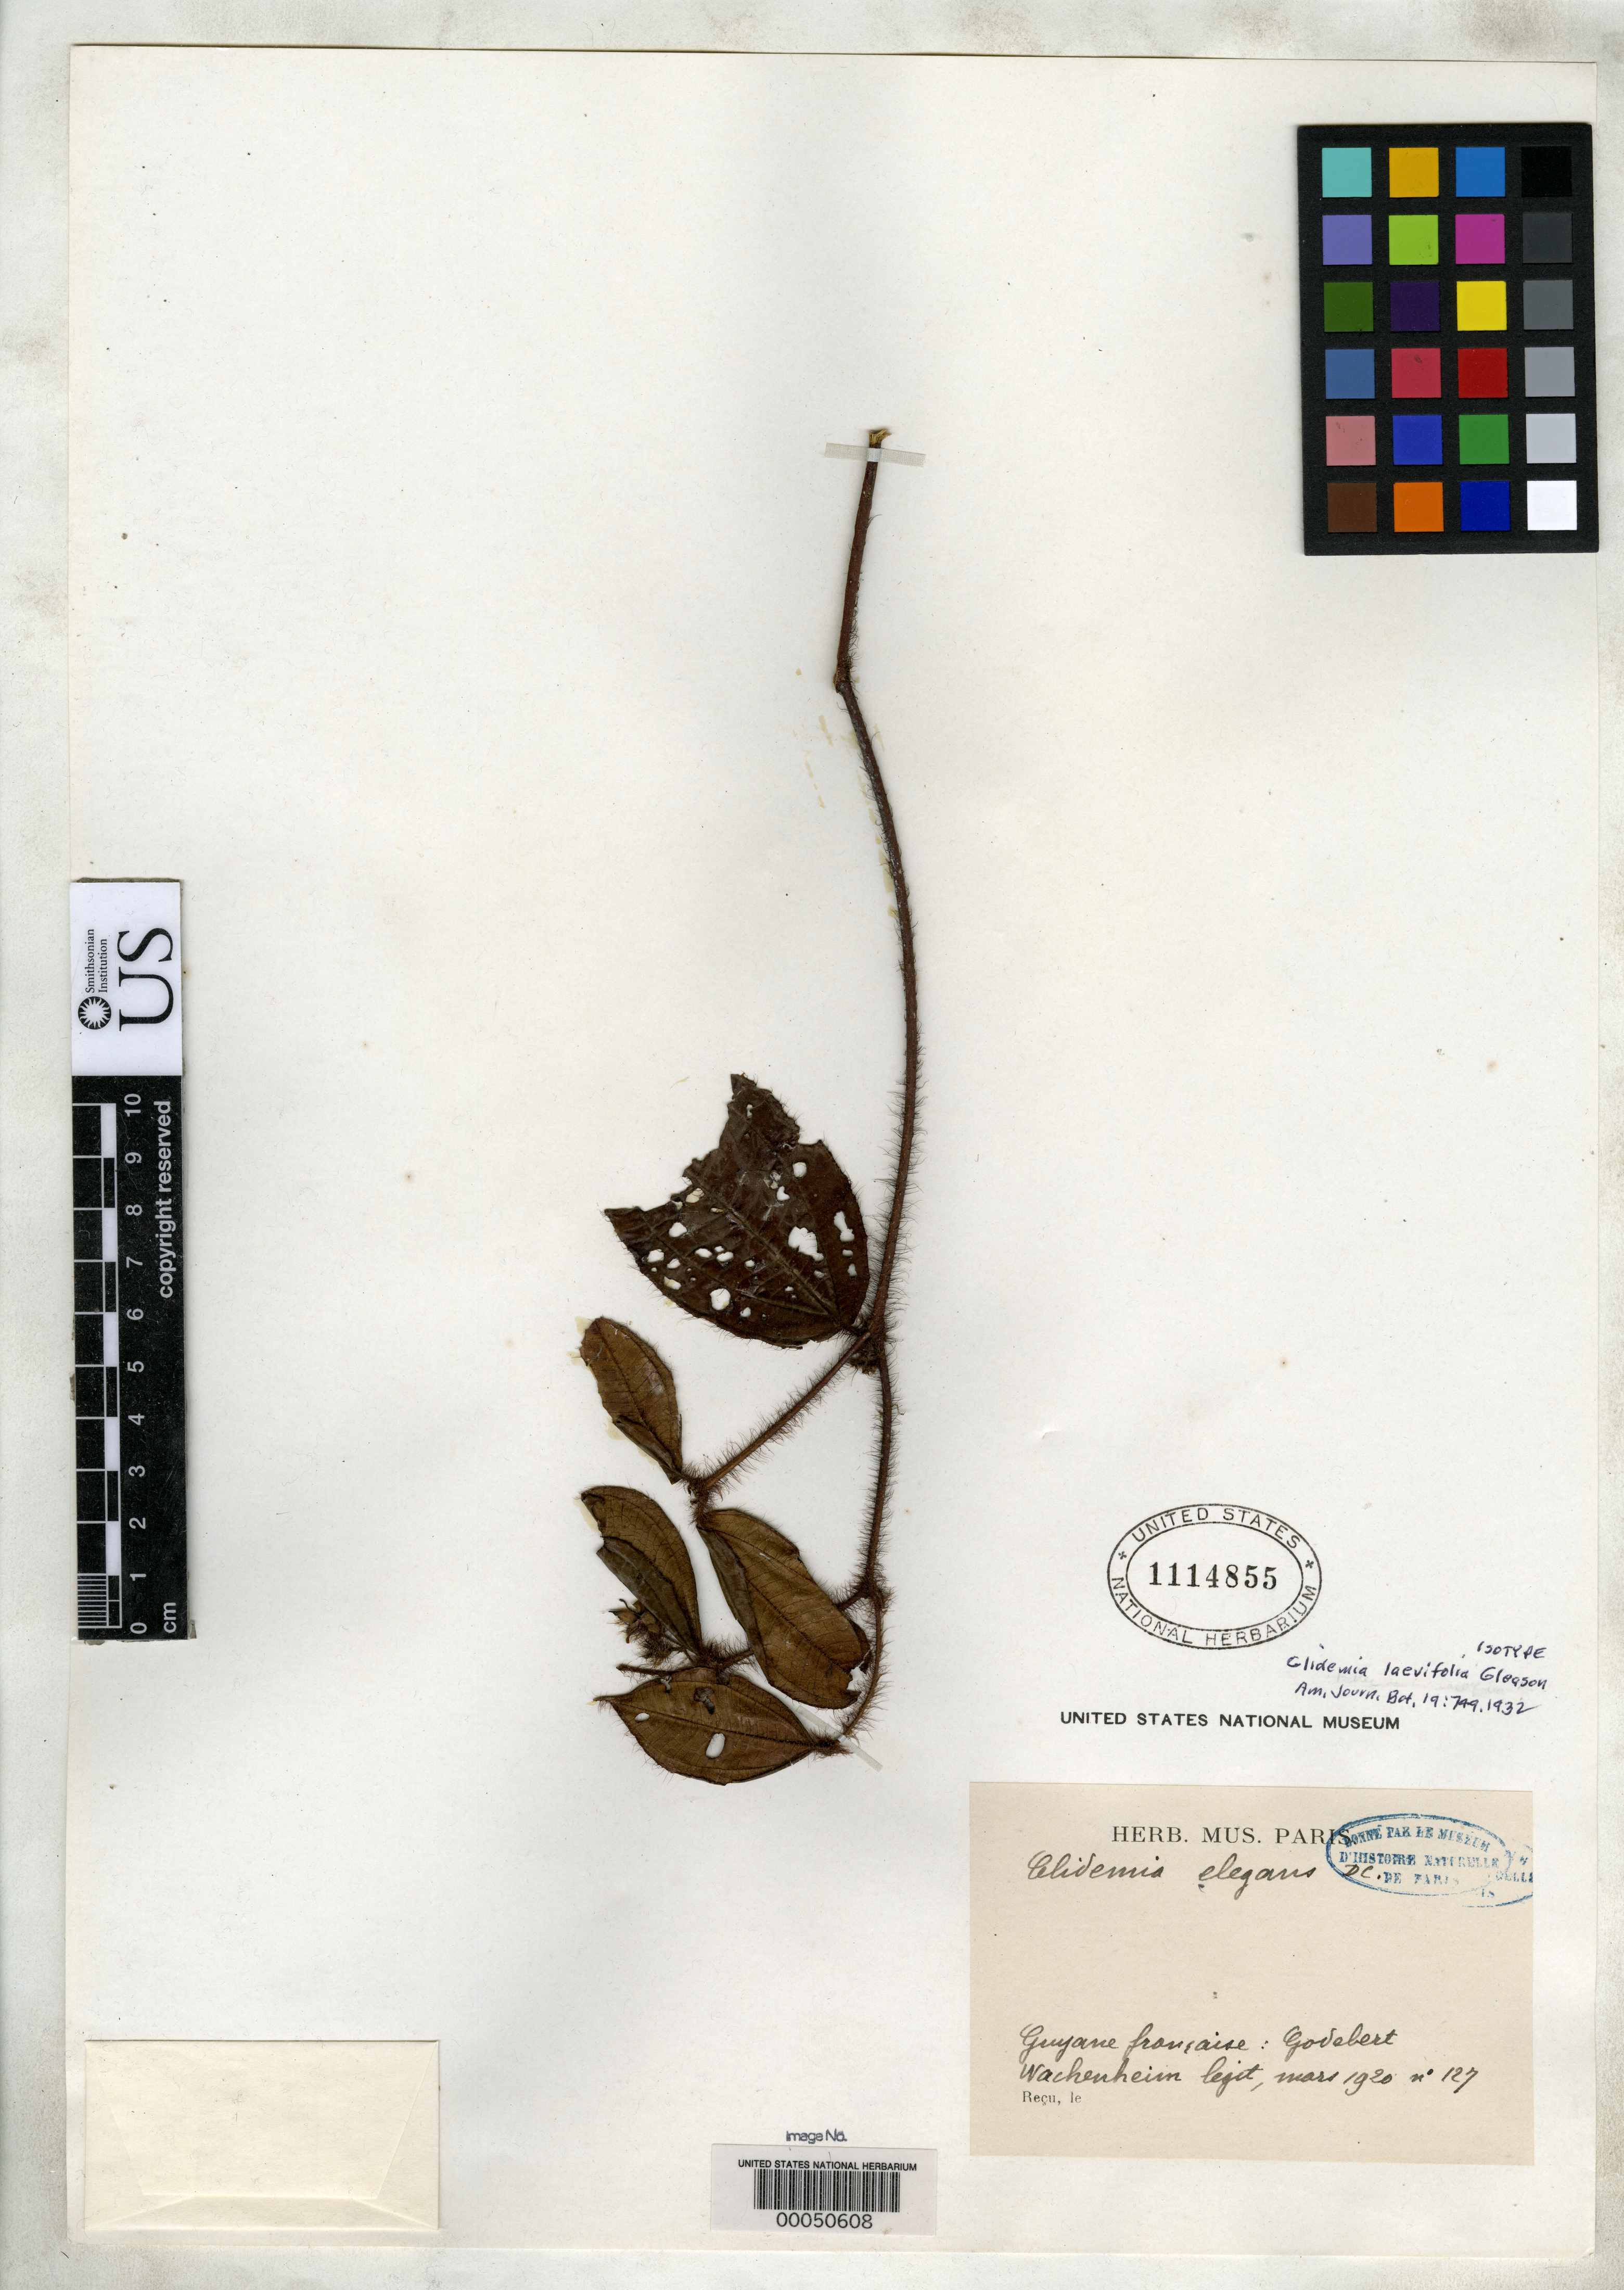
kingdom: Plantae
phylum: Tracheophyta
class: Magnoliopsida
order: Myrtales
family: Melastomataceae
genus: Clidemia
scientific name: Clidemia laevifolia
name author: Gleason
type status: Isotype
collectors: G. Wachenheim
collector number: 127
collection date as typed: Mar 1920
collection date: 1920-03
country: French Guiana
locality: Godabert.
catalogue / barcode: US 1114855